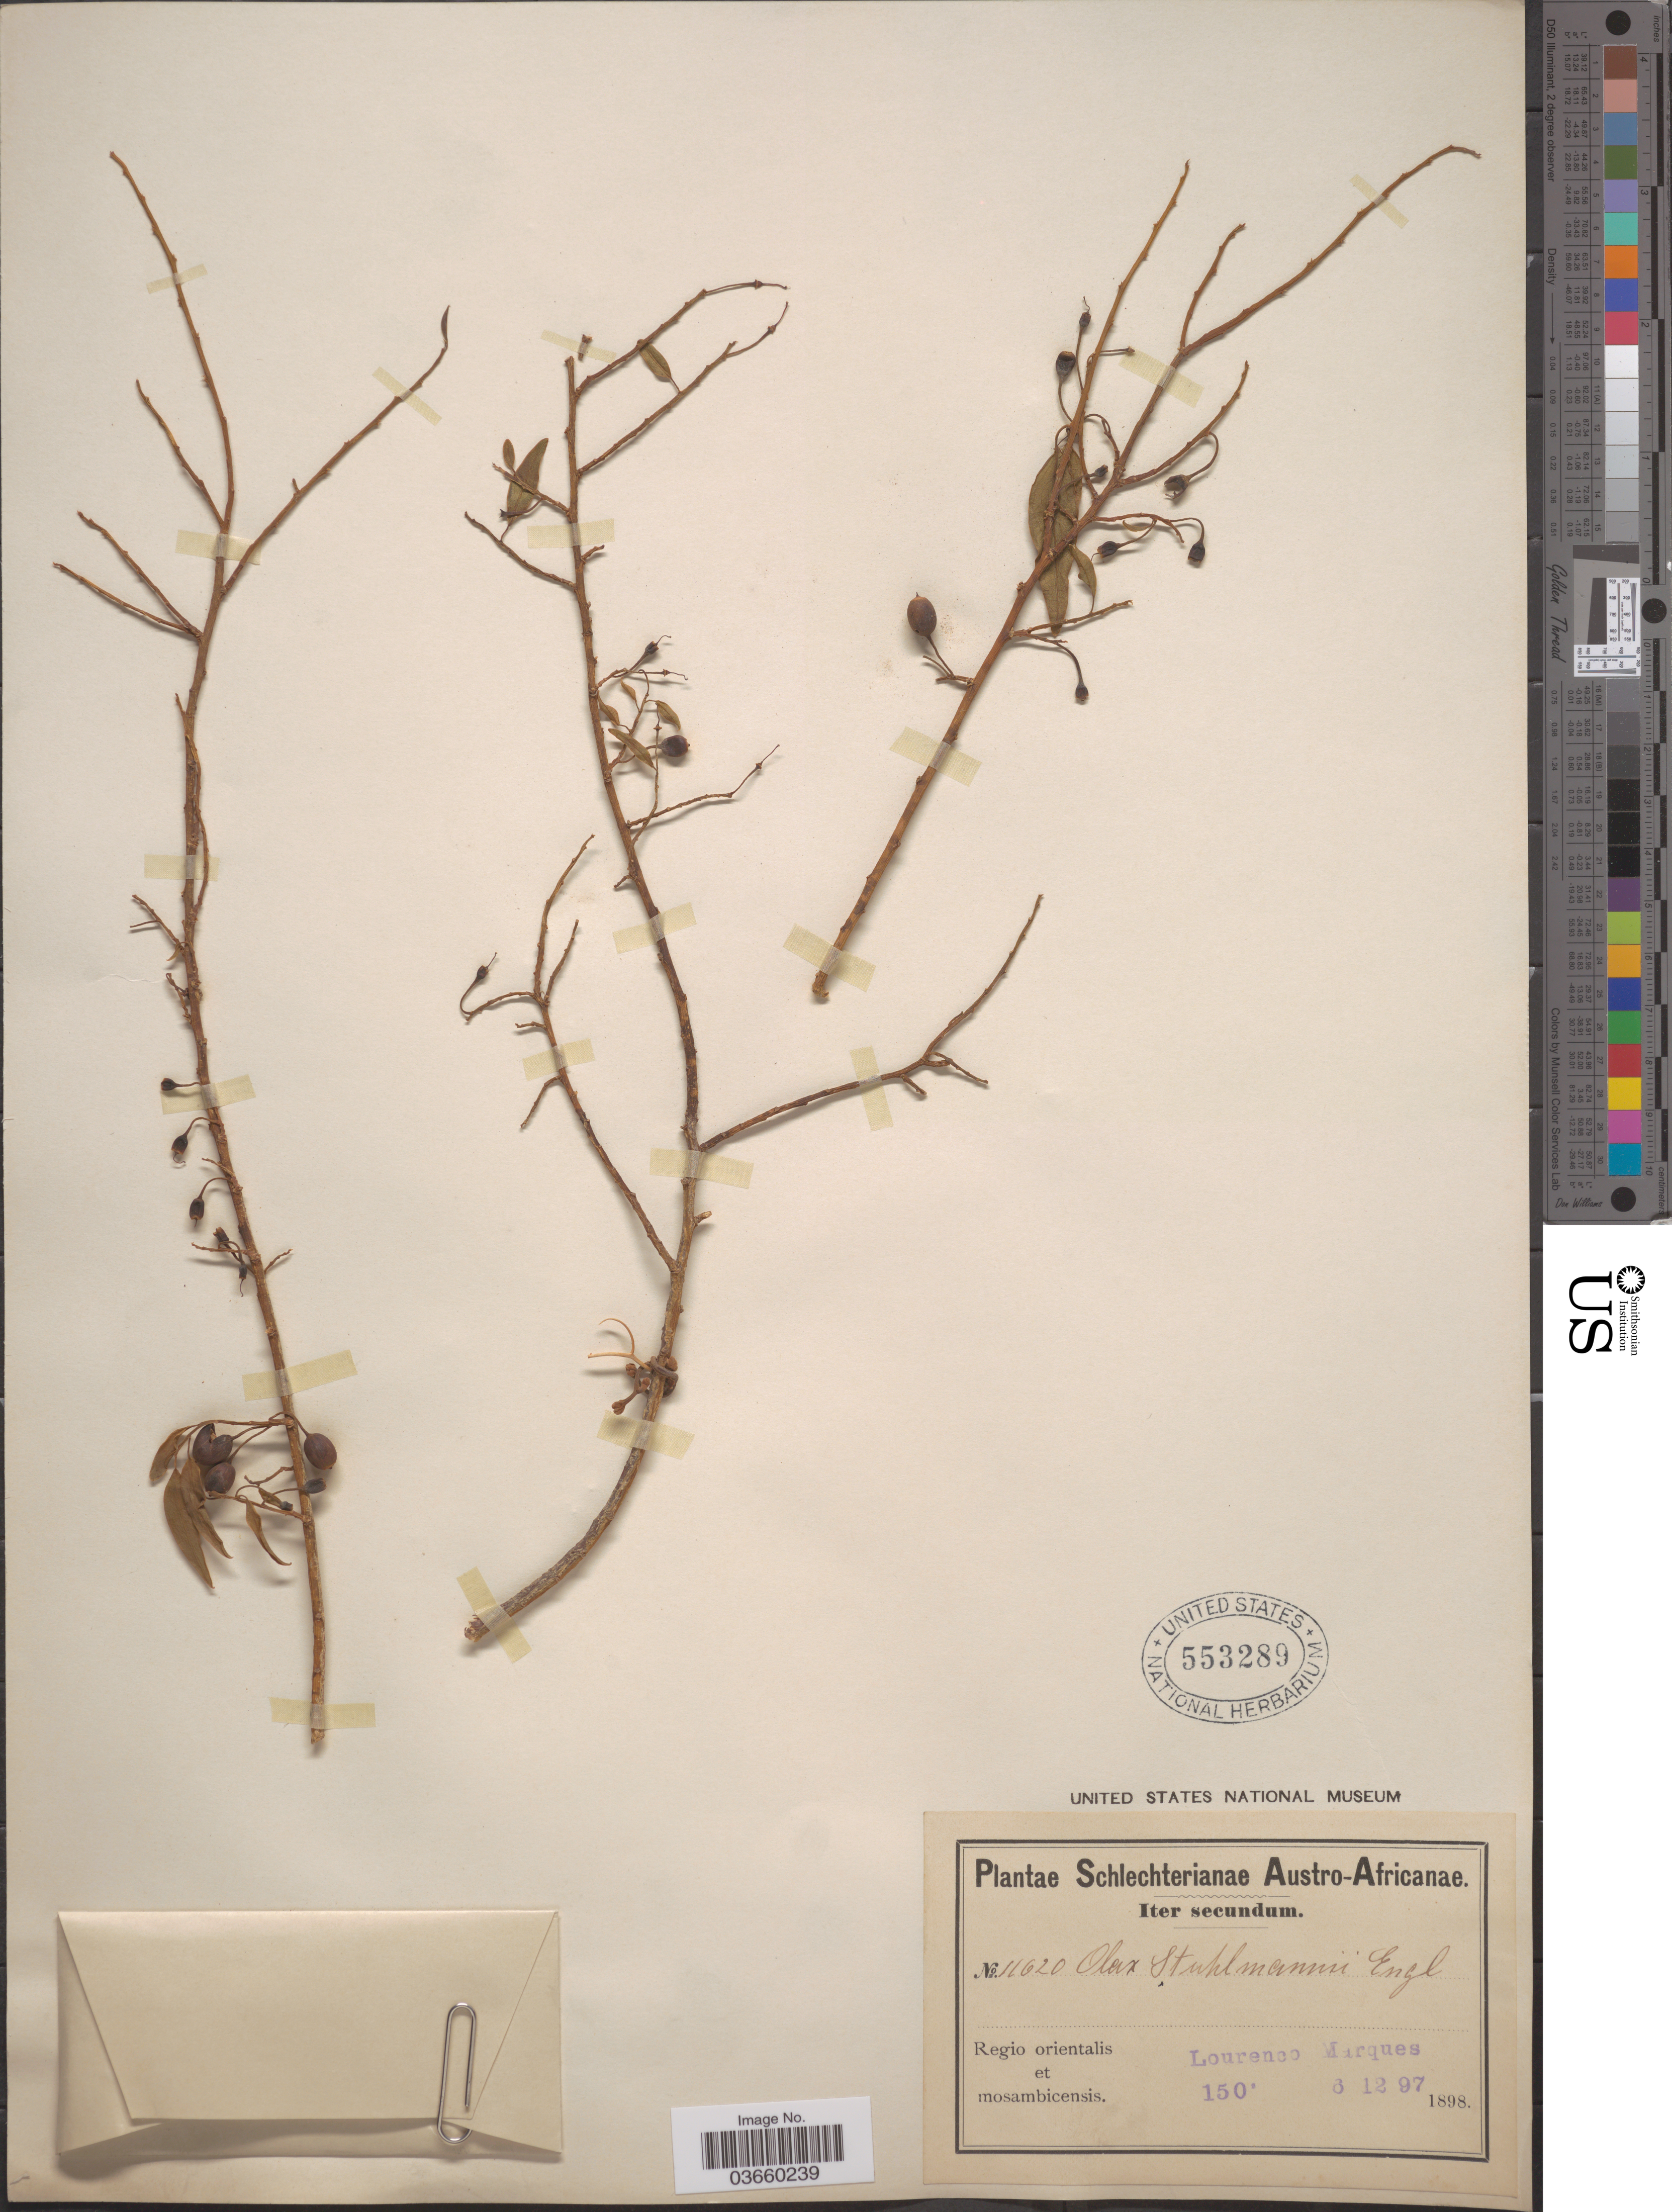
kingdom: Plantae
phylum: Tracheophyta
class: Magnoliopsida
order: Santalales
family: Olacaceae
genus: Olax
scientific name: Olax stuhlmannii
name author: Engl.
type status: Isosyntype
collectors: Schlechter, --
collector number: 11620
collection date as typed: Transcribed d/m/y: 6/12/97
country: Mozambique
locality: Austro-Africanae. Regio orientalis et mosambicensis. Lourenco Marques.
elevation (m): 46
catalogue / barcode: US 553289